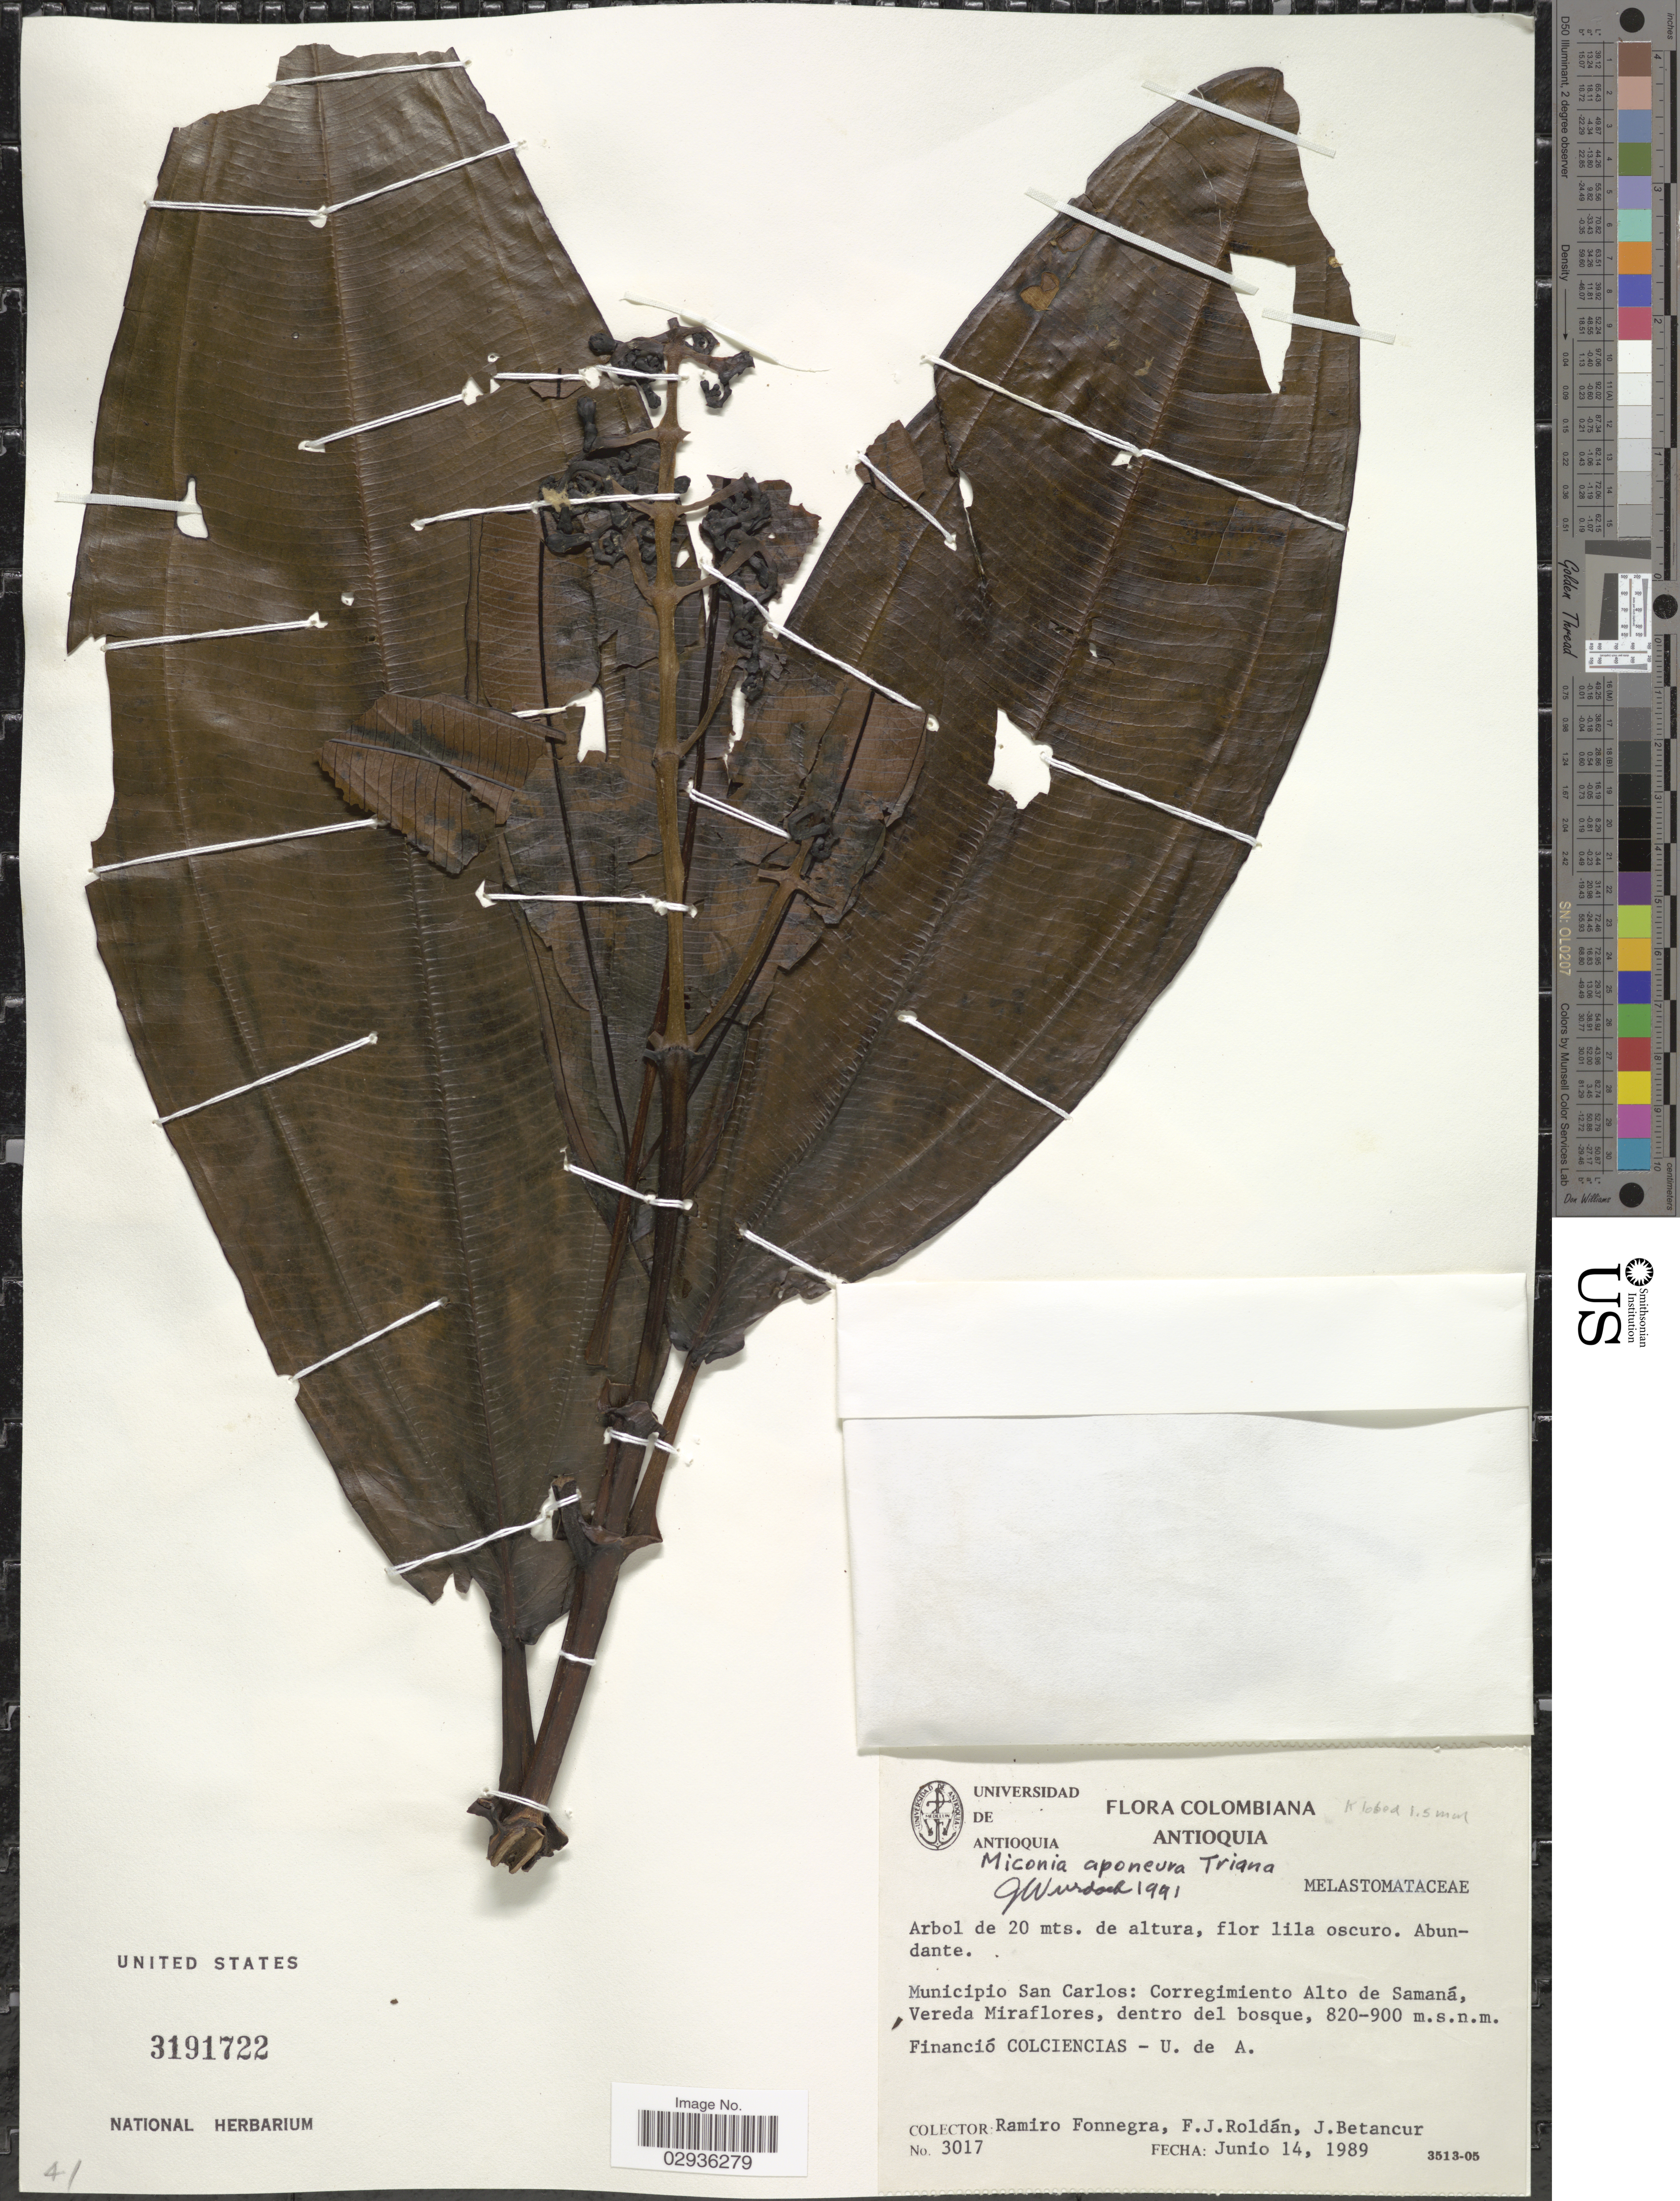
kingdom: Plantae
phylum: Tracheophyta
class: Magnoliopsida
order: Myrtales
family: Melastomataceae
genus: Miconia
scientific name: Miconia aponeura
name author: Triana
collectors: R. Fonnegra, F. J. Roldán & J. Betancur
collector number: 3017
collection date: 1989-06-14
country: Colombia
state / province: Antioquia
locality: Municipio San Carlos: Correhimiento Alto de Samaná, Vereda Miraflores.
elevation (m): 820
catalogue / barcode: US 3191722